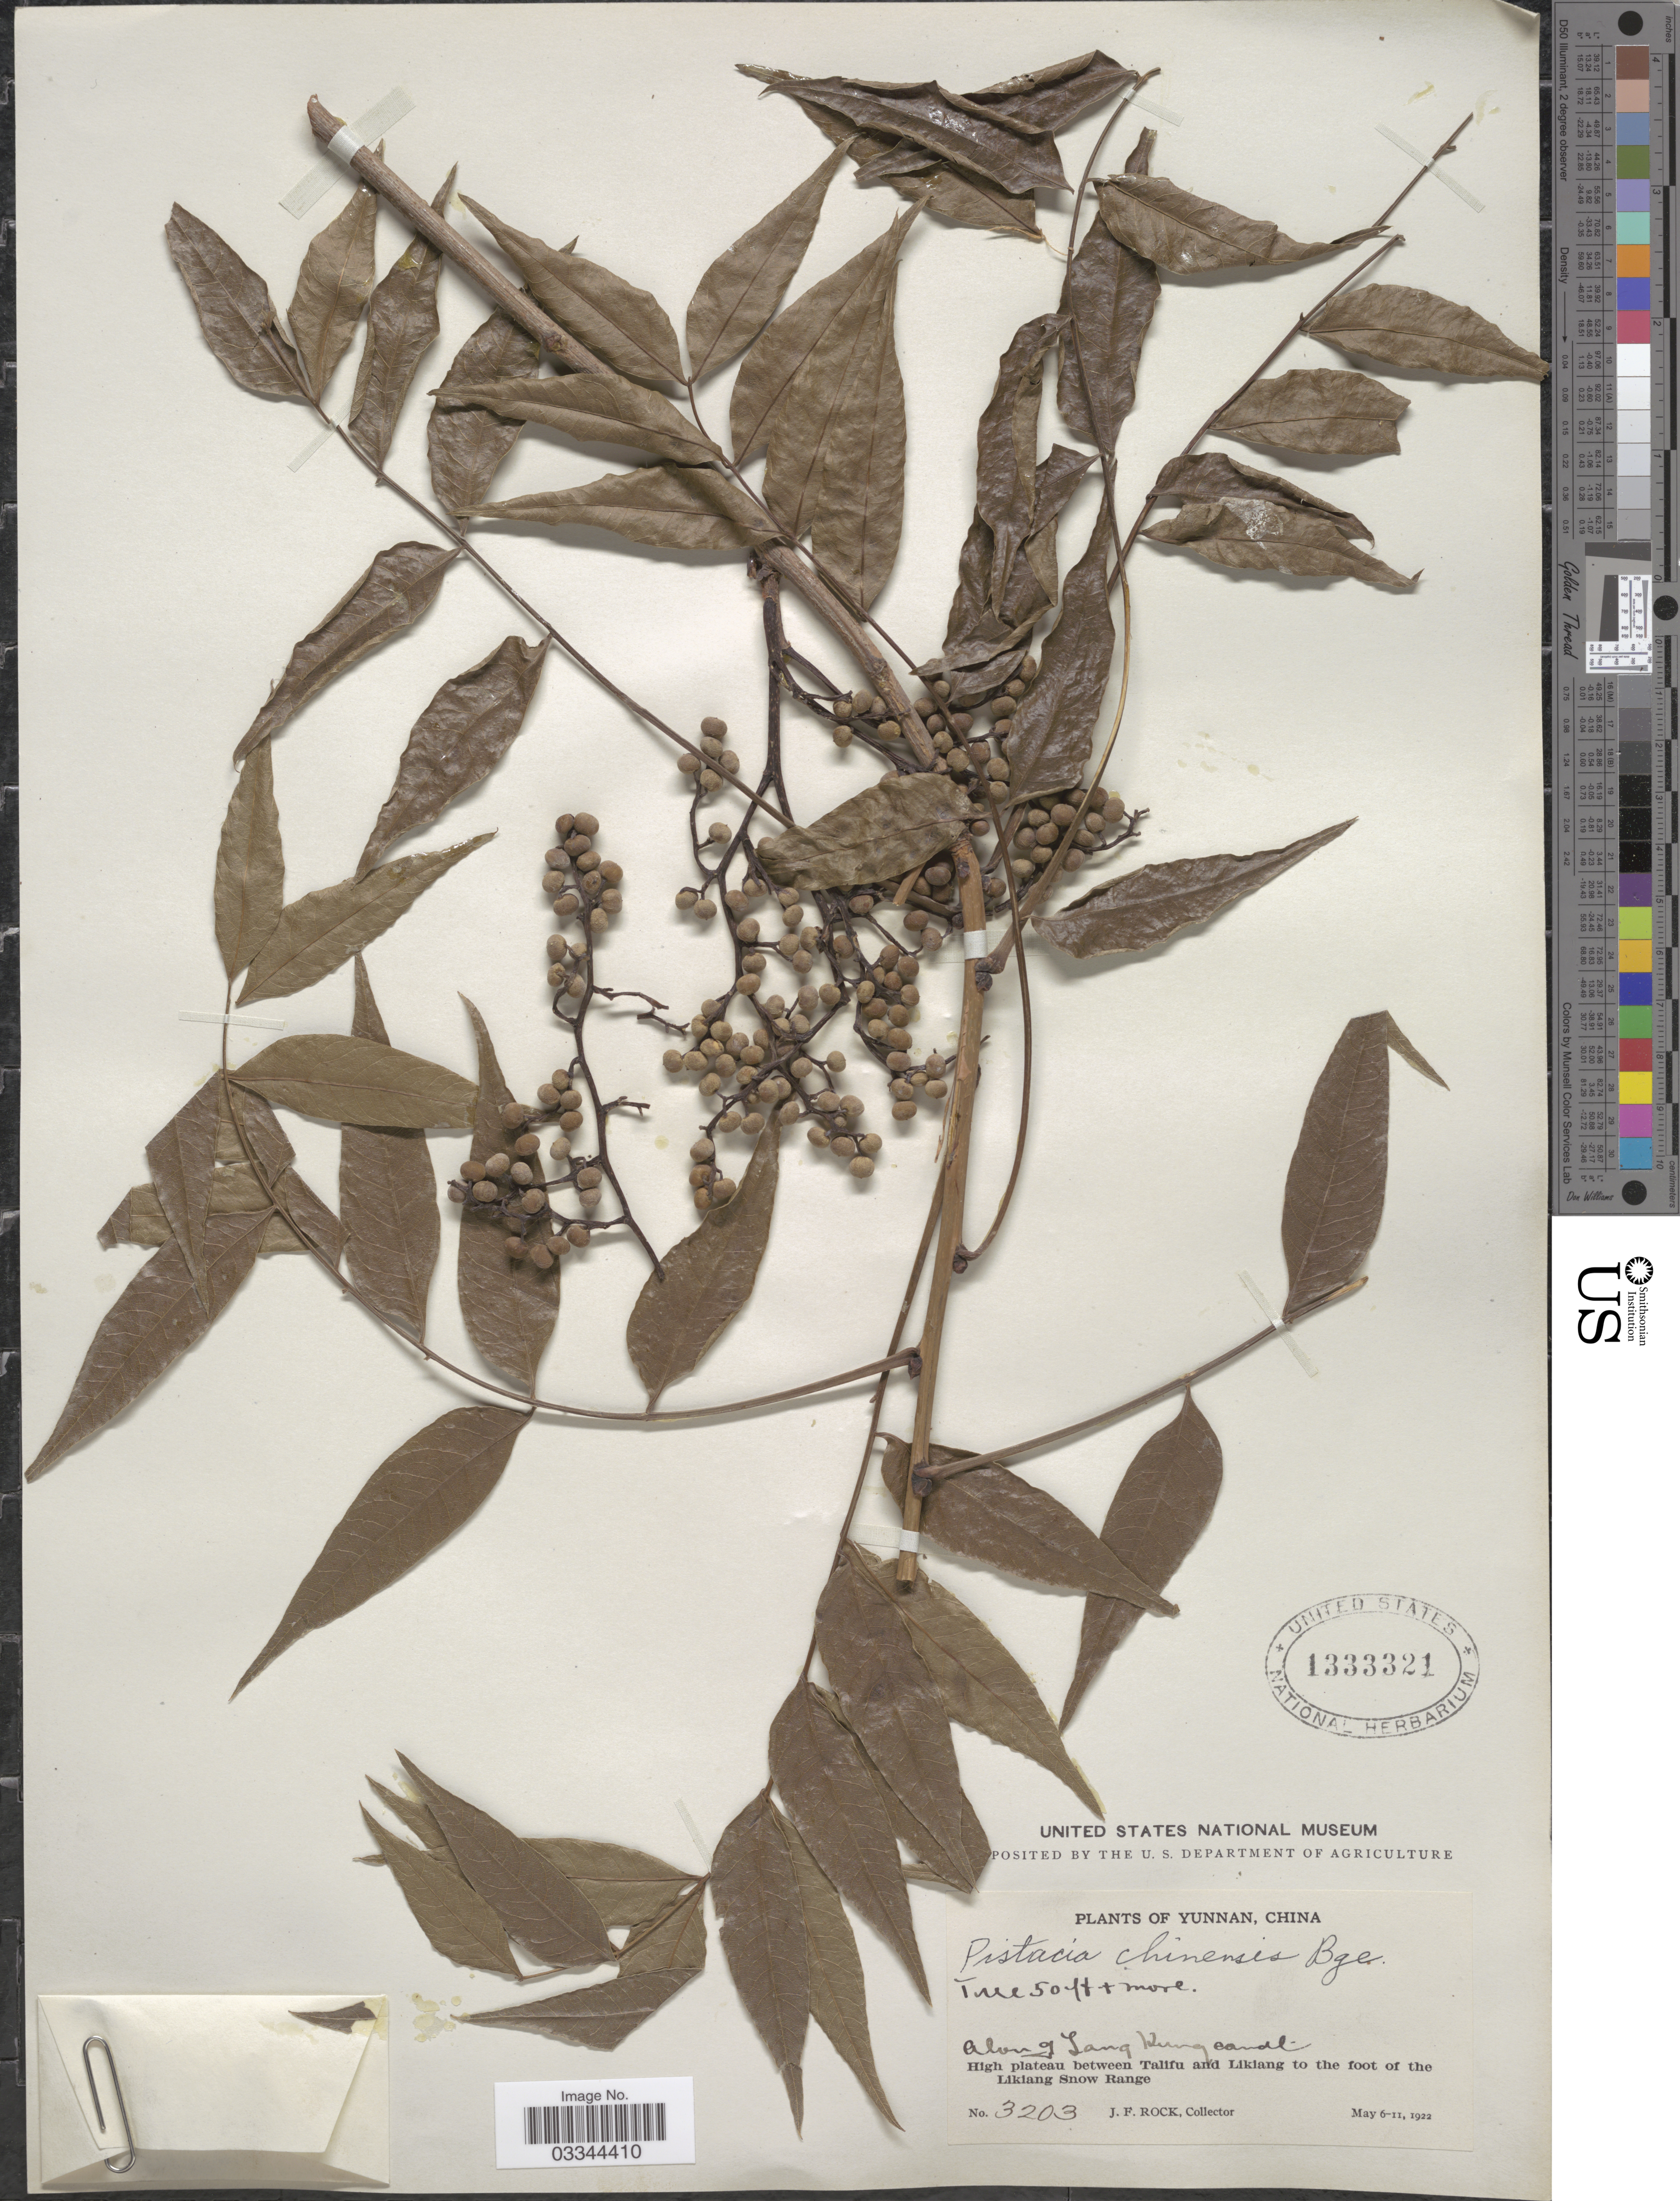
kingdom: Plantae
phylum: Tracheophyta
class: Magnoliopsida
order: Sapindales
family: Anacardiaceae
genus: Pistacia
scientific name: Pistacia chinensis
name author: Bunge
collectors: J. Rock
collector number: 3203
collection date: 1922-05-06/1922-05-11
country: China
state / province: Yunnan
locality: Along Lang Kung canal. High plateau between Talifu and Likiang to the foot of the Likiang Snow Range.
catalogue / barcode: US 1333321